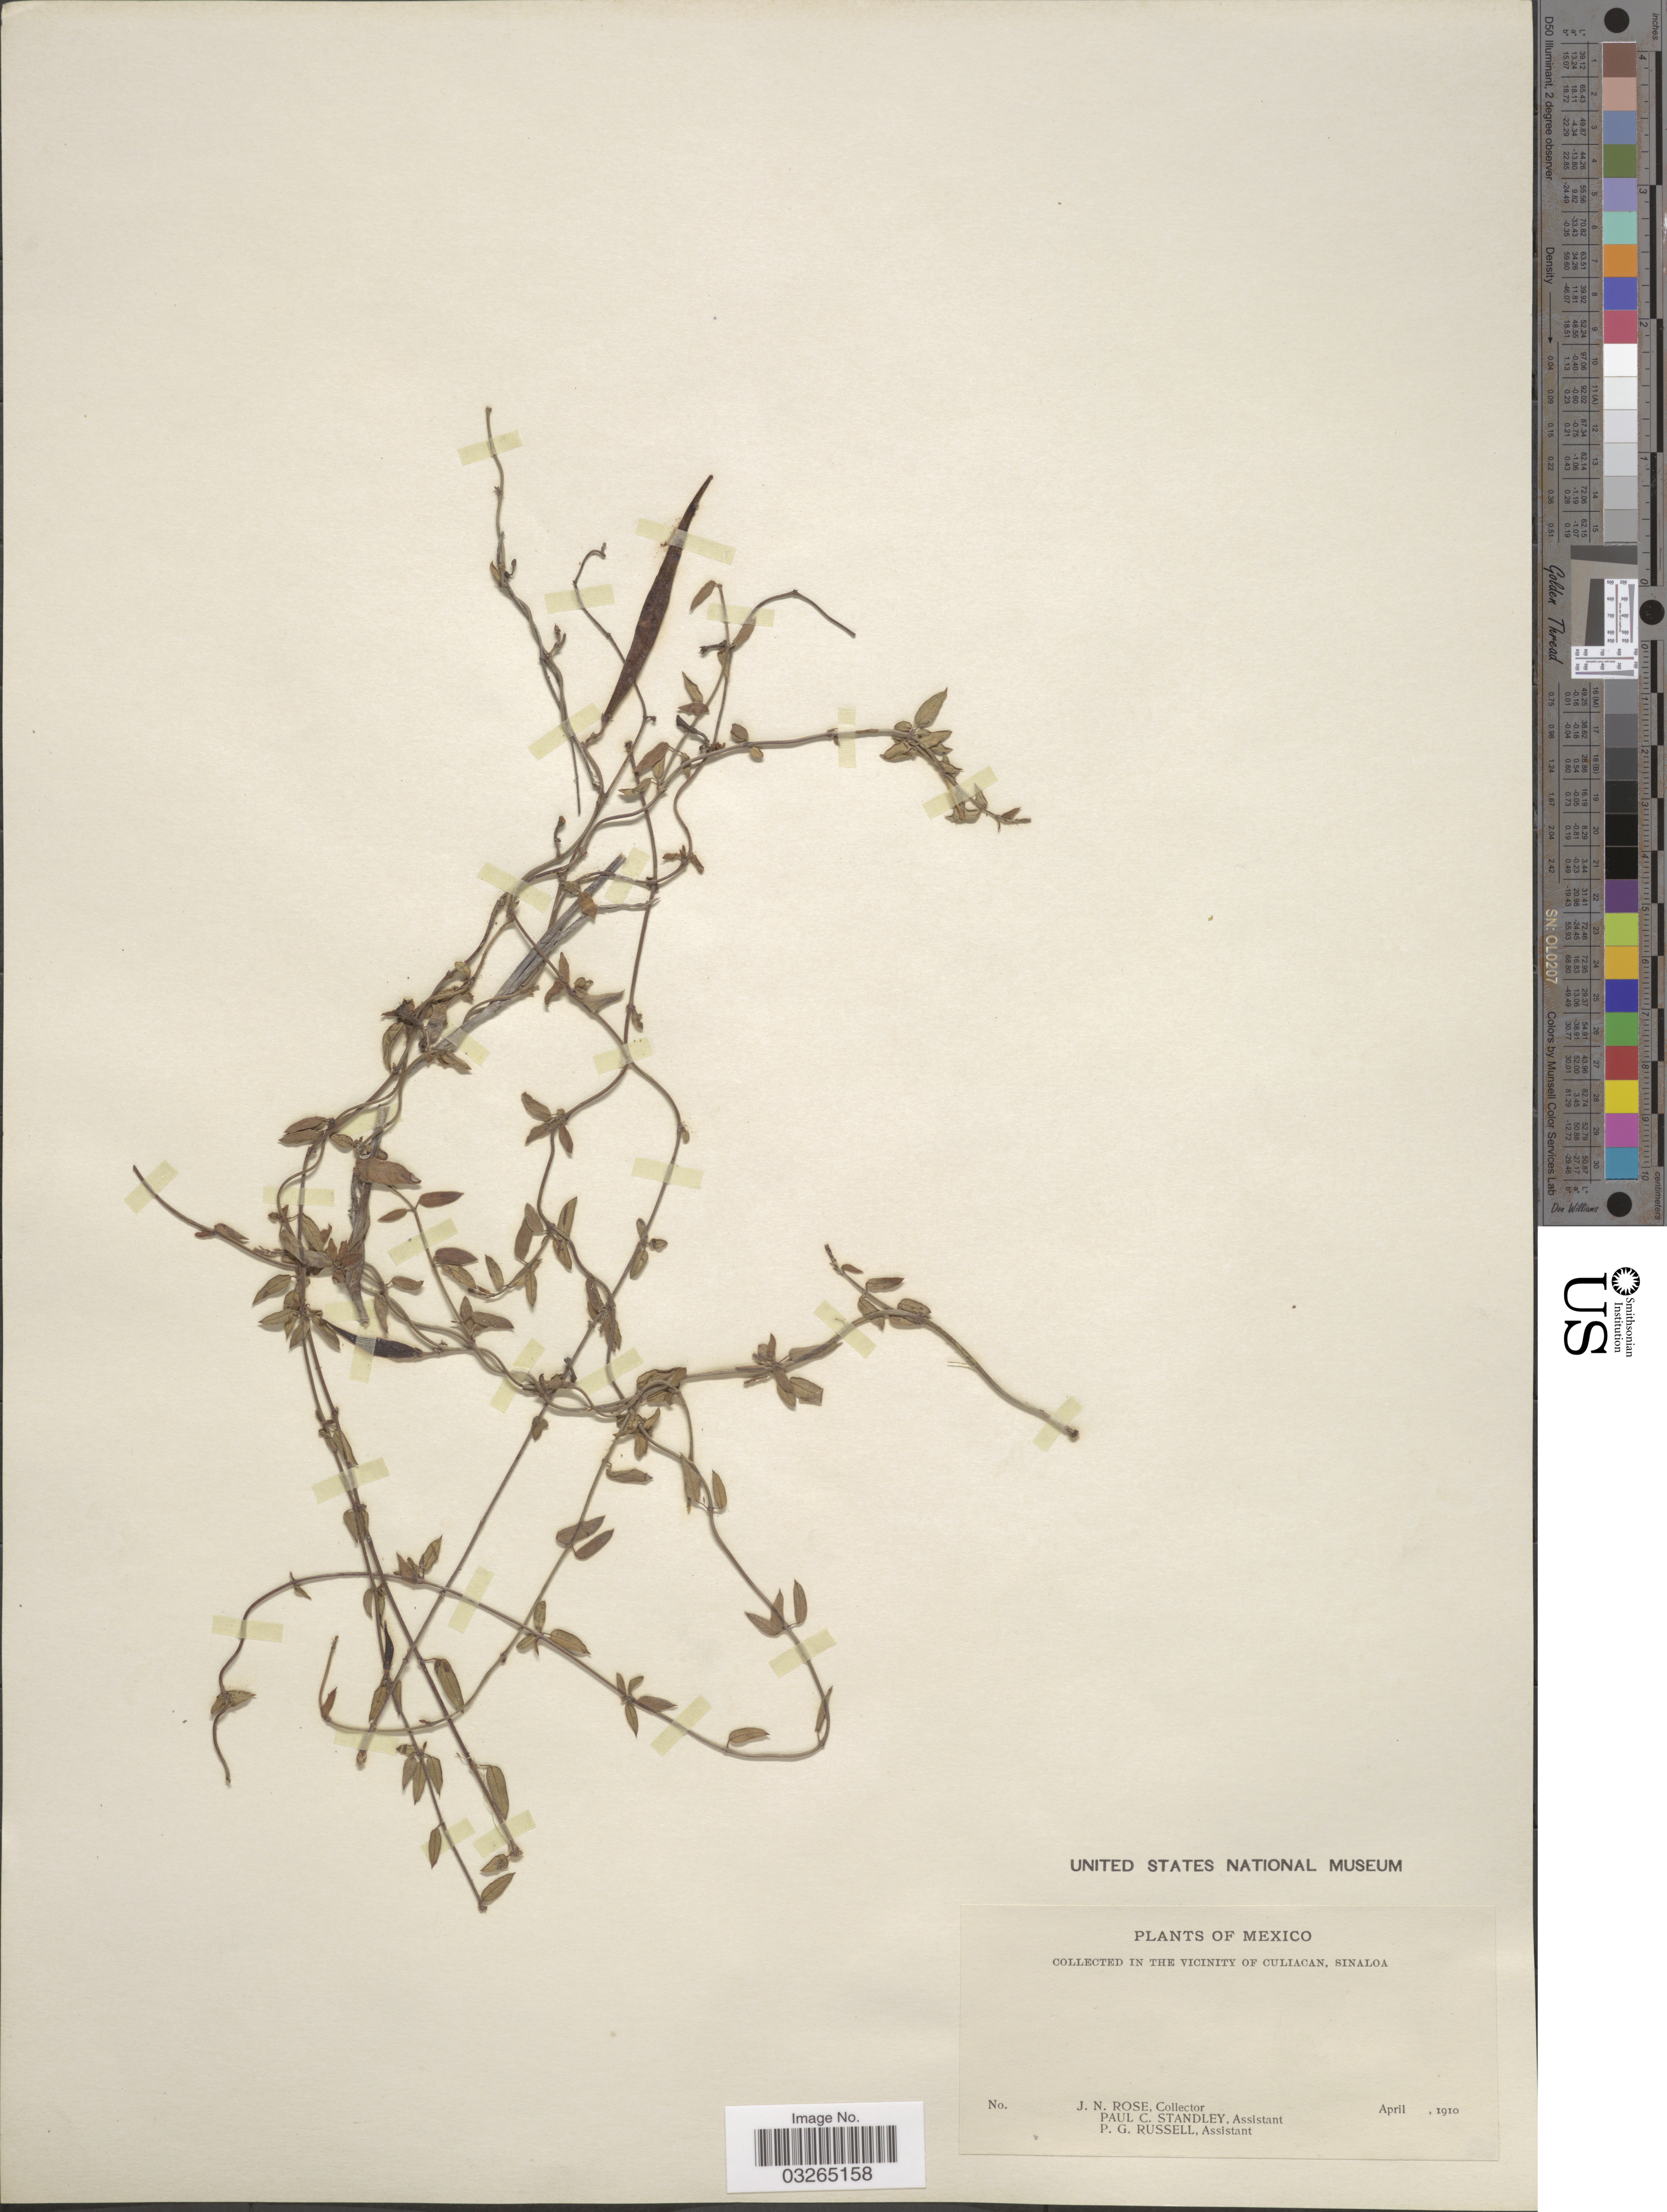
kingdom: Plantae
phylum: Tracheophyta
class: Magnoliopsida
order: Gentianales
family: Apocynaceae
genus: Vincetoxicum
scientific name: Vincetoxicum sp.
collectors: J. N. Rose, P. C. Standley & P. G. Russell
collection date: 1910-04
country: Mexico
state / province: Sinaloa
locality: In the vicinityof Culiacan.